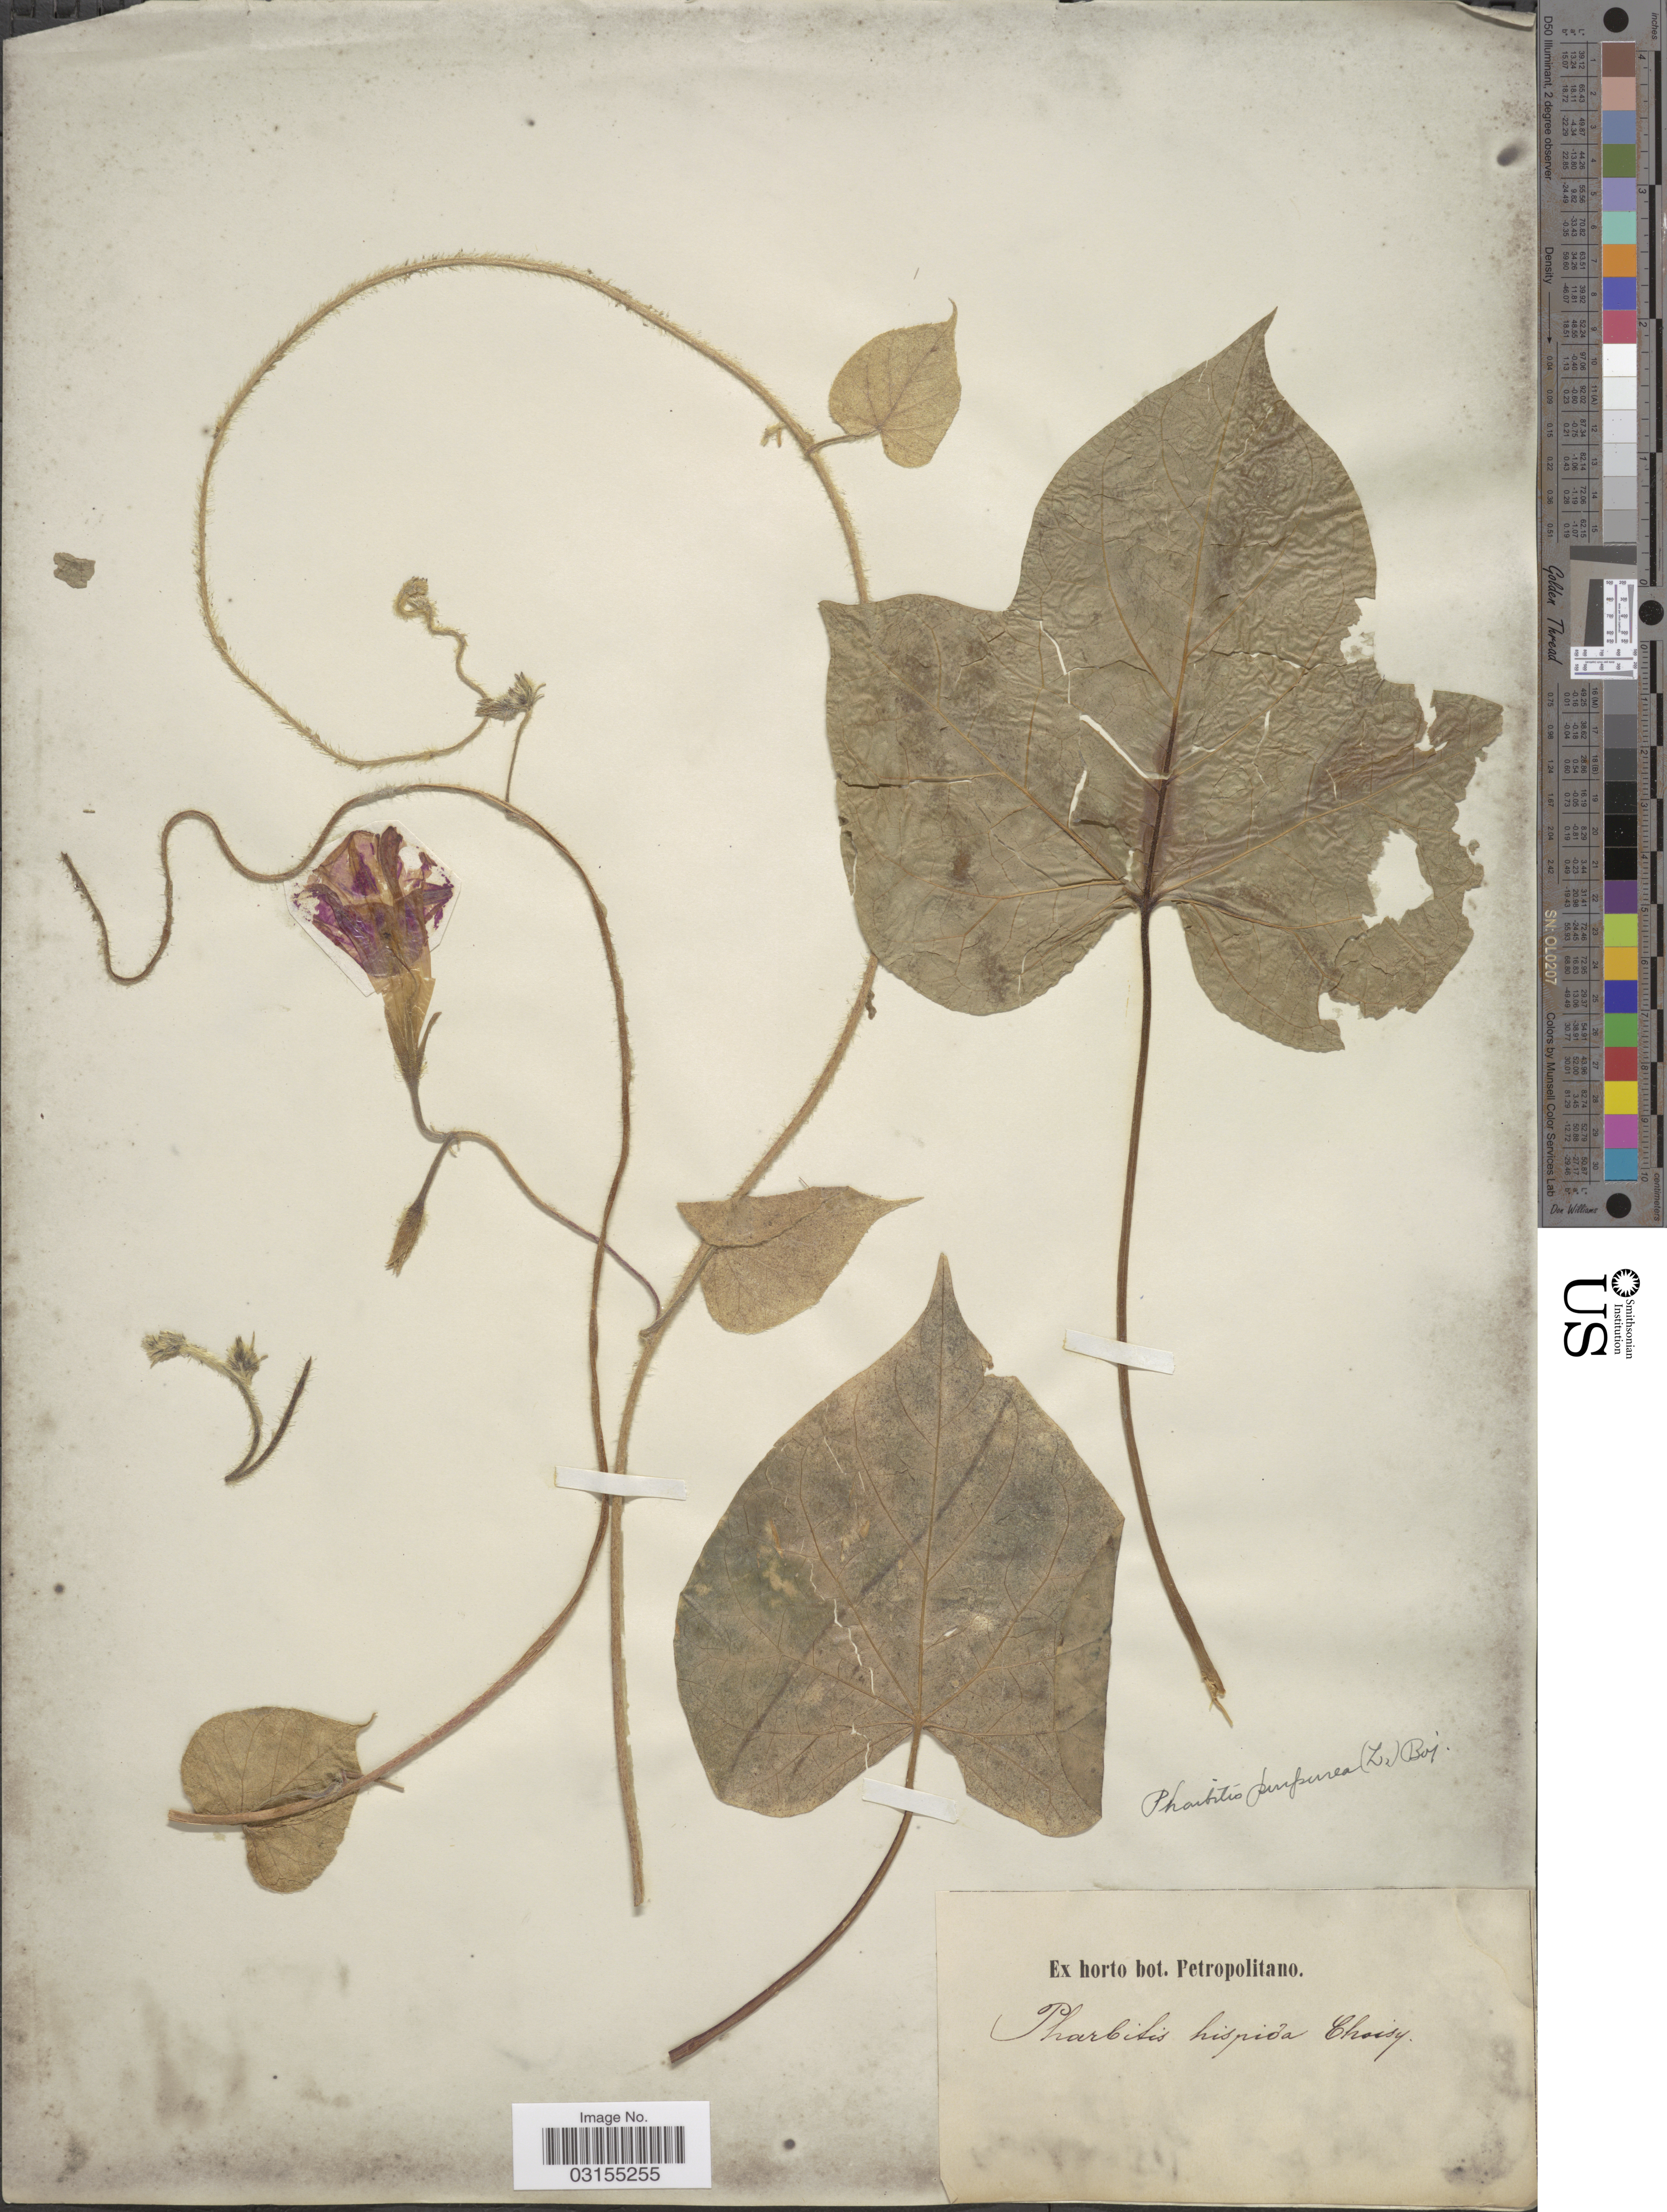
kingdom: Plantae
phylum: Tracheophyta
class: Magnoliopsida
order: Solanales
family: Convolvulaceae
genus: Ipomoea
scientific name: Ipomoea purpurea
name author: (L.) Roth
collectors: ex Horto Bot. Petropolitano